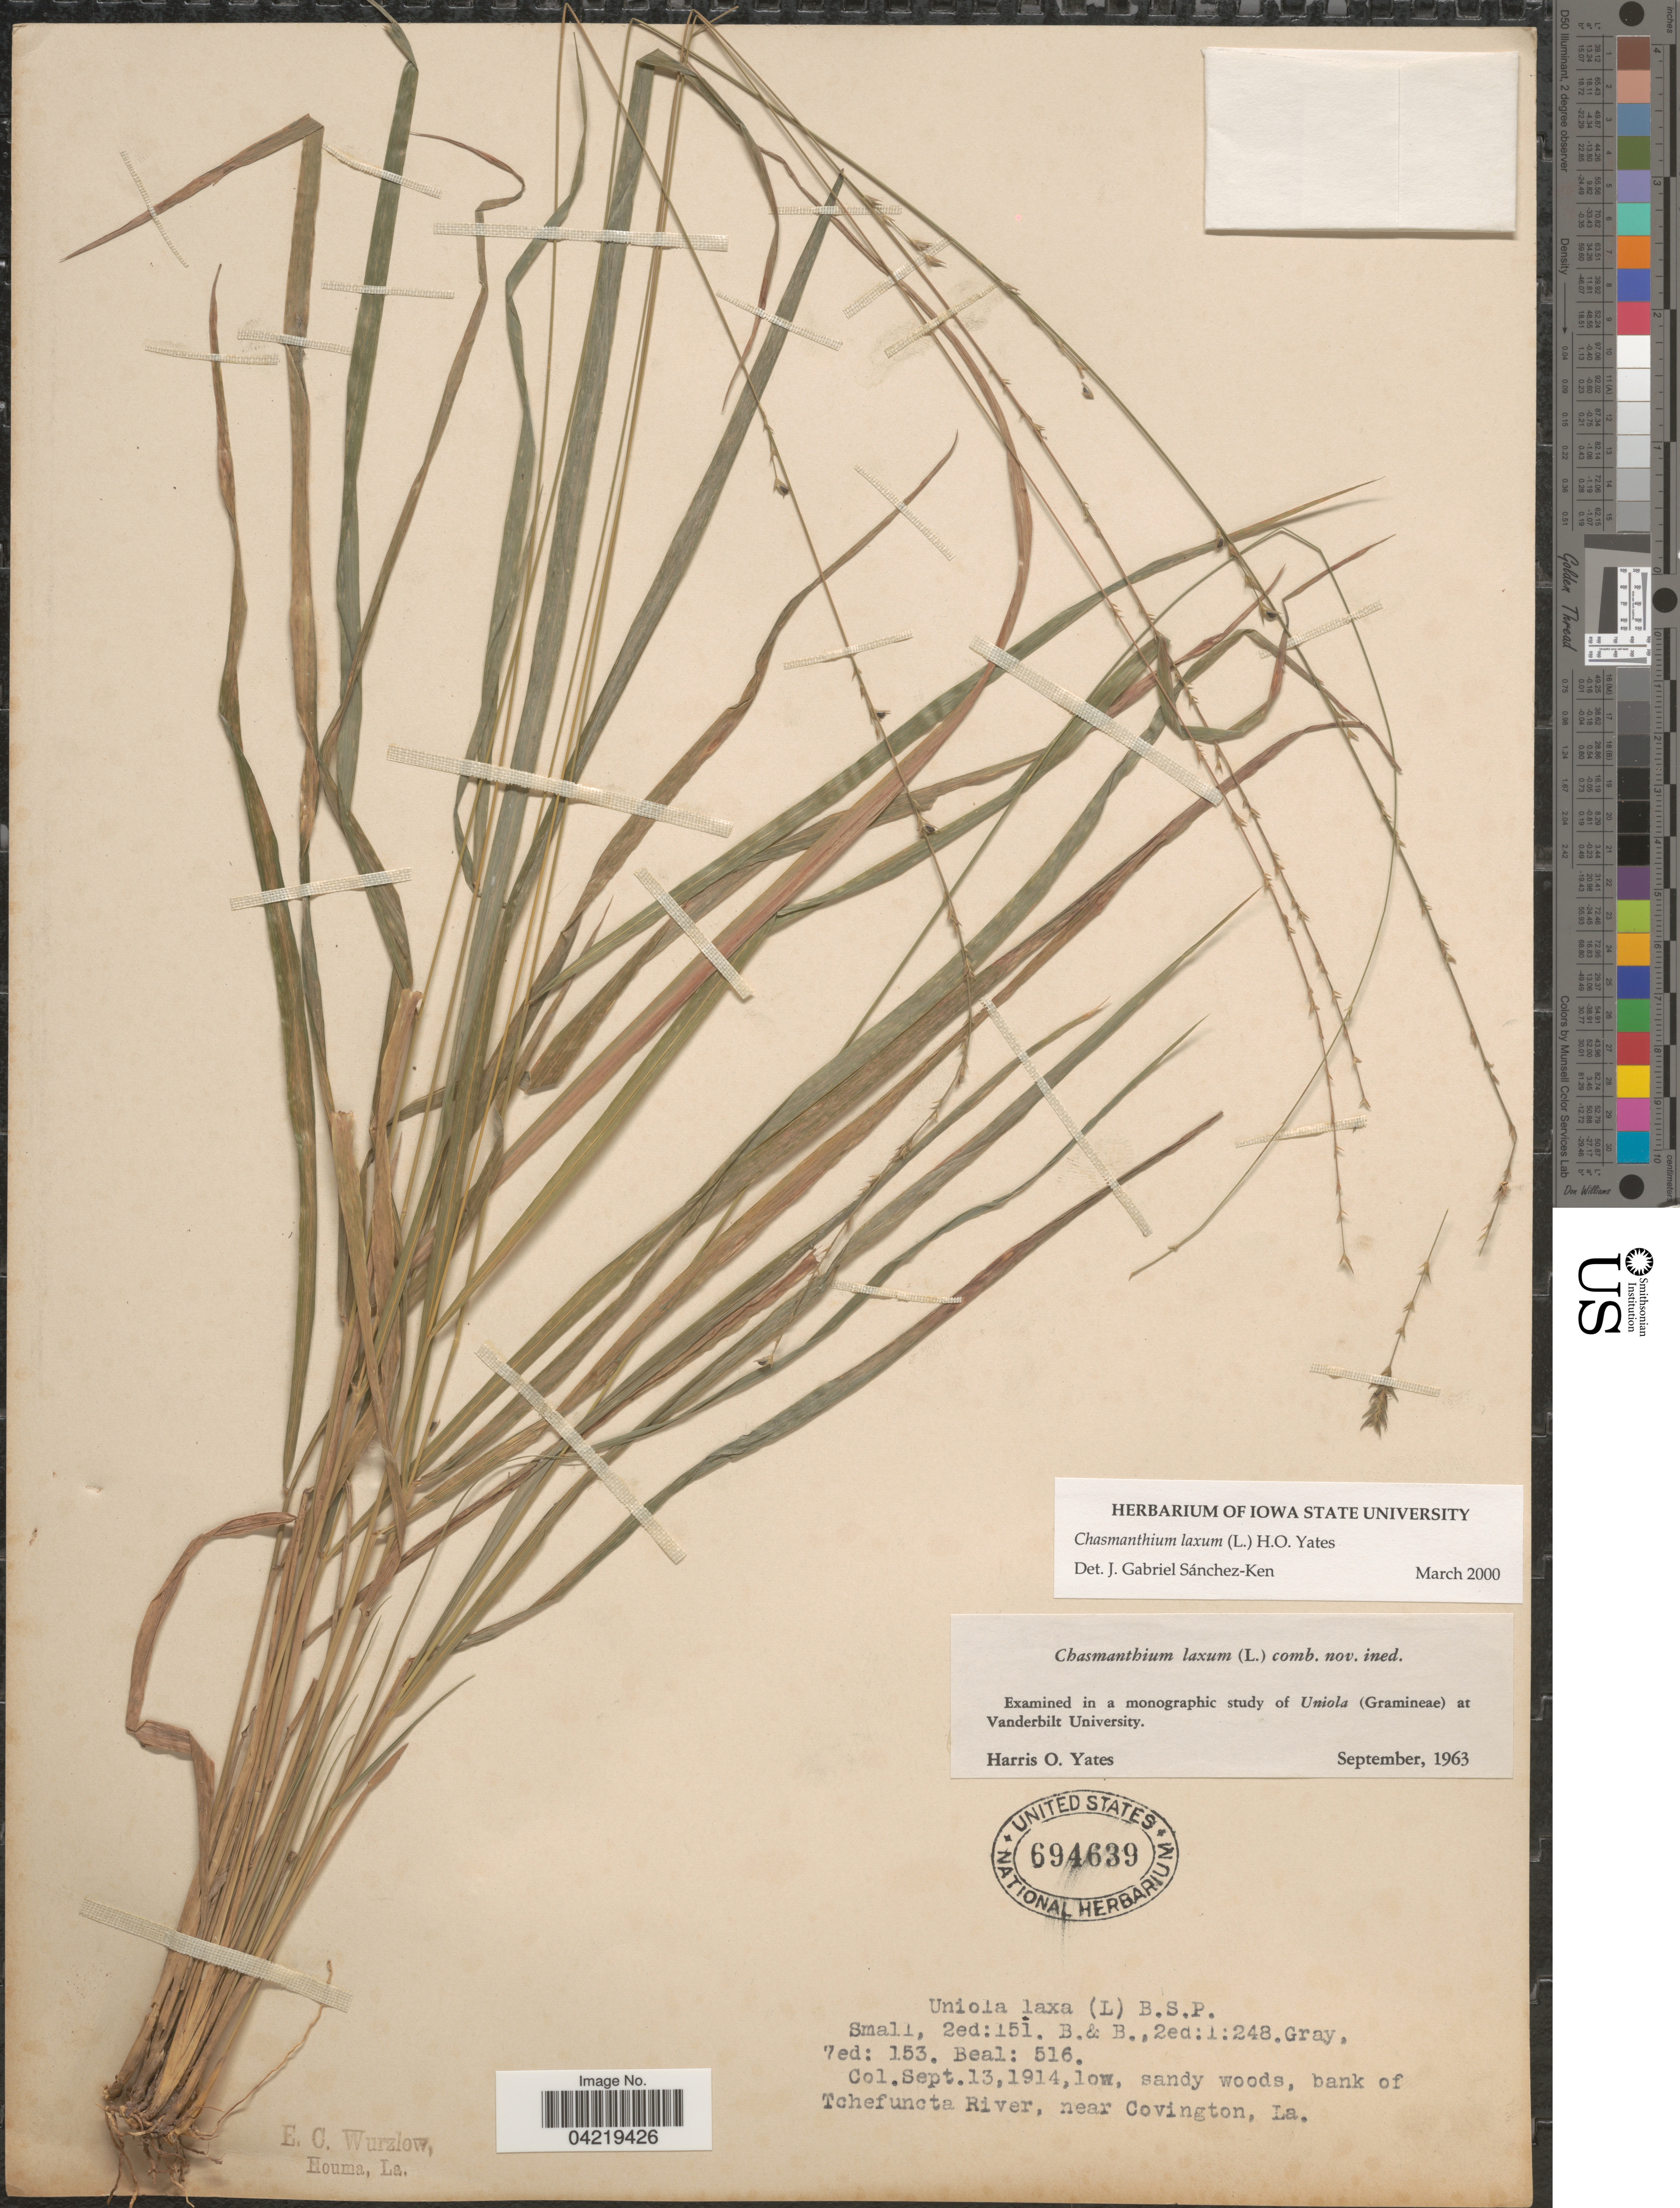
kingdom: Plantae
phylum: Tracheophyta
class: Liliopsida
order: Poales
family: Poaceae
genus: Chasmanthium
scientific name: Chasmanthium laxum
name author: (L.) H.O. Yates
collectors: E. Wurzlow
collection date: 1914-09-13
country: United States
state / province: Louisiana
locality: Low, sandy woods, bank of Tchefuncta River, near Covington.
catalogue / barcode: US 694639